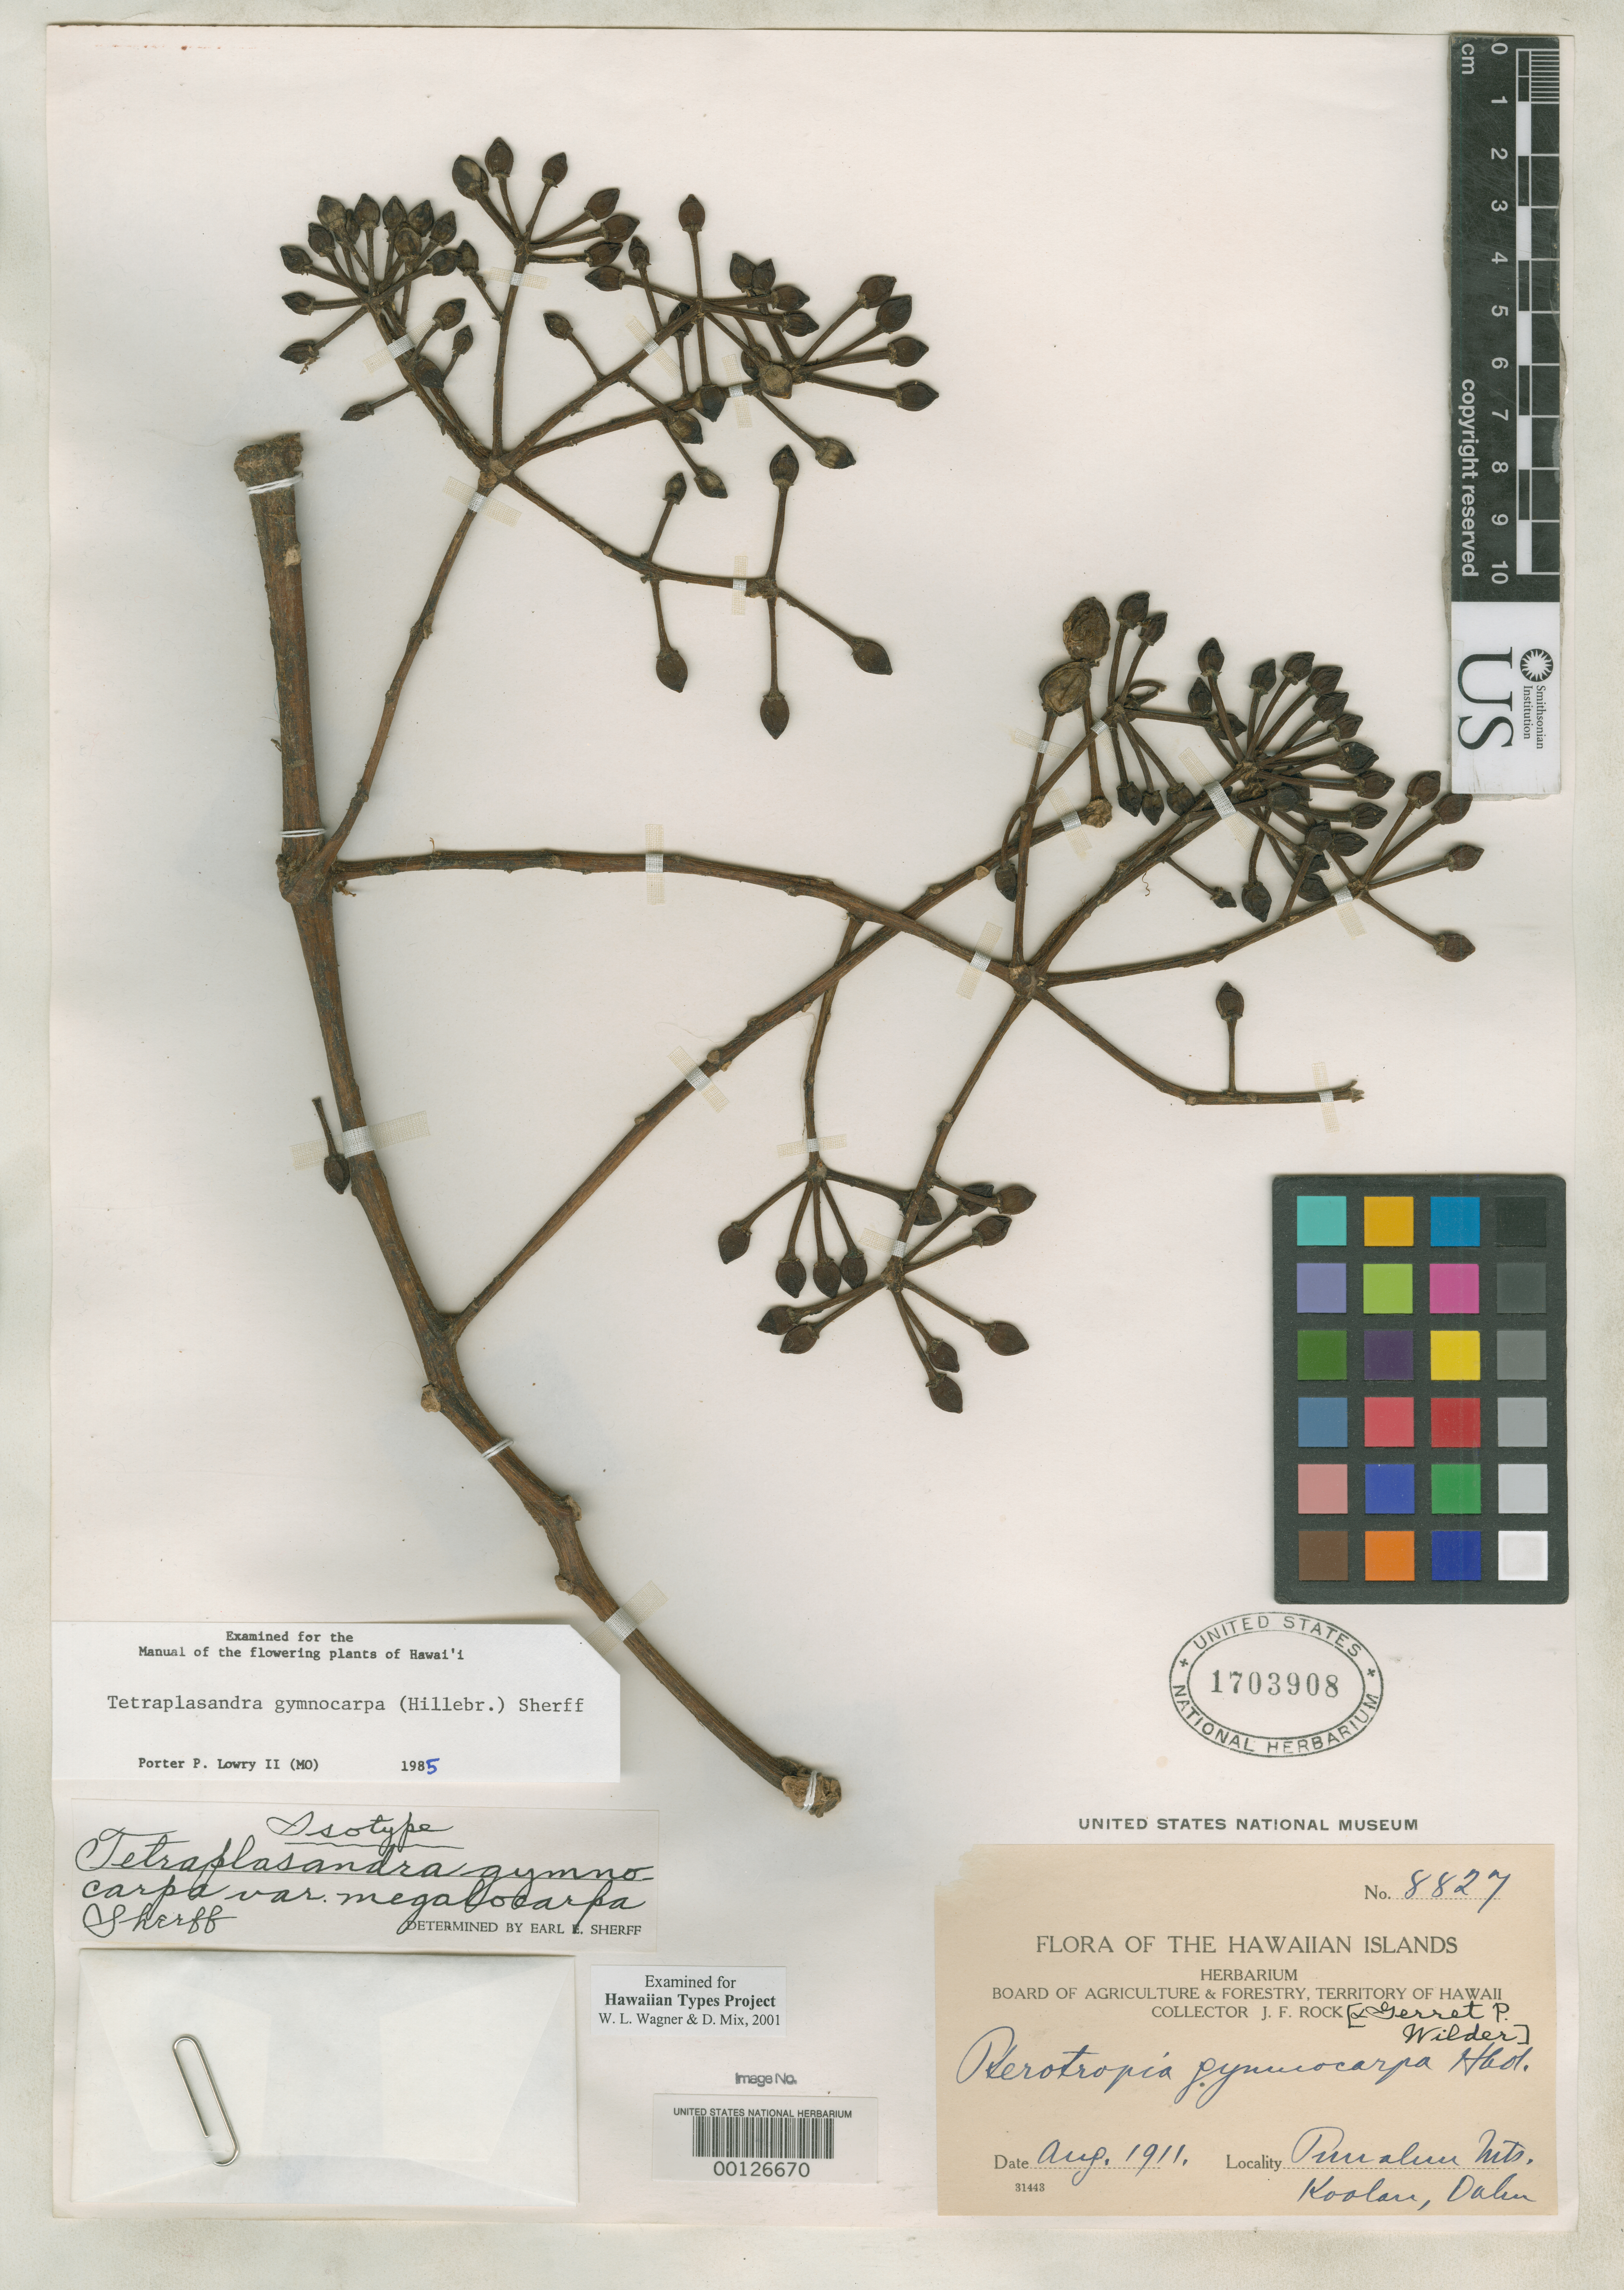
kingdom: Plantae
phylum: Tracheophyta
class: Magnoliopsida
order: Apiales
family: Araliaceae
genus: Tetraplasandra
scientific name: Tetraplasandra gymnocarpa var. megalocarpa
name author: Sherff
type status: Isotype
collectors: J. F. Rock & G. Wilder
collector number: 8827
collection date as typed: Aug 1911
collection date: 1911-08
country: United States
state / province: Hawaii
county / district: Honolulu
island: Oahu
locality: Koolau, Dalui, Puualuu Mts.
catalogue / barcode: US 1703908